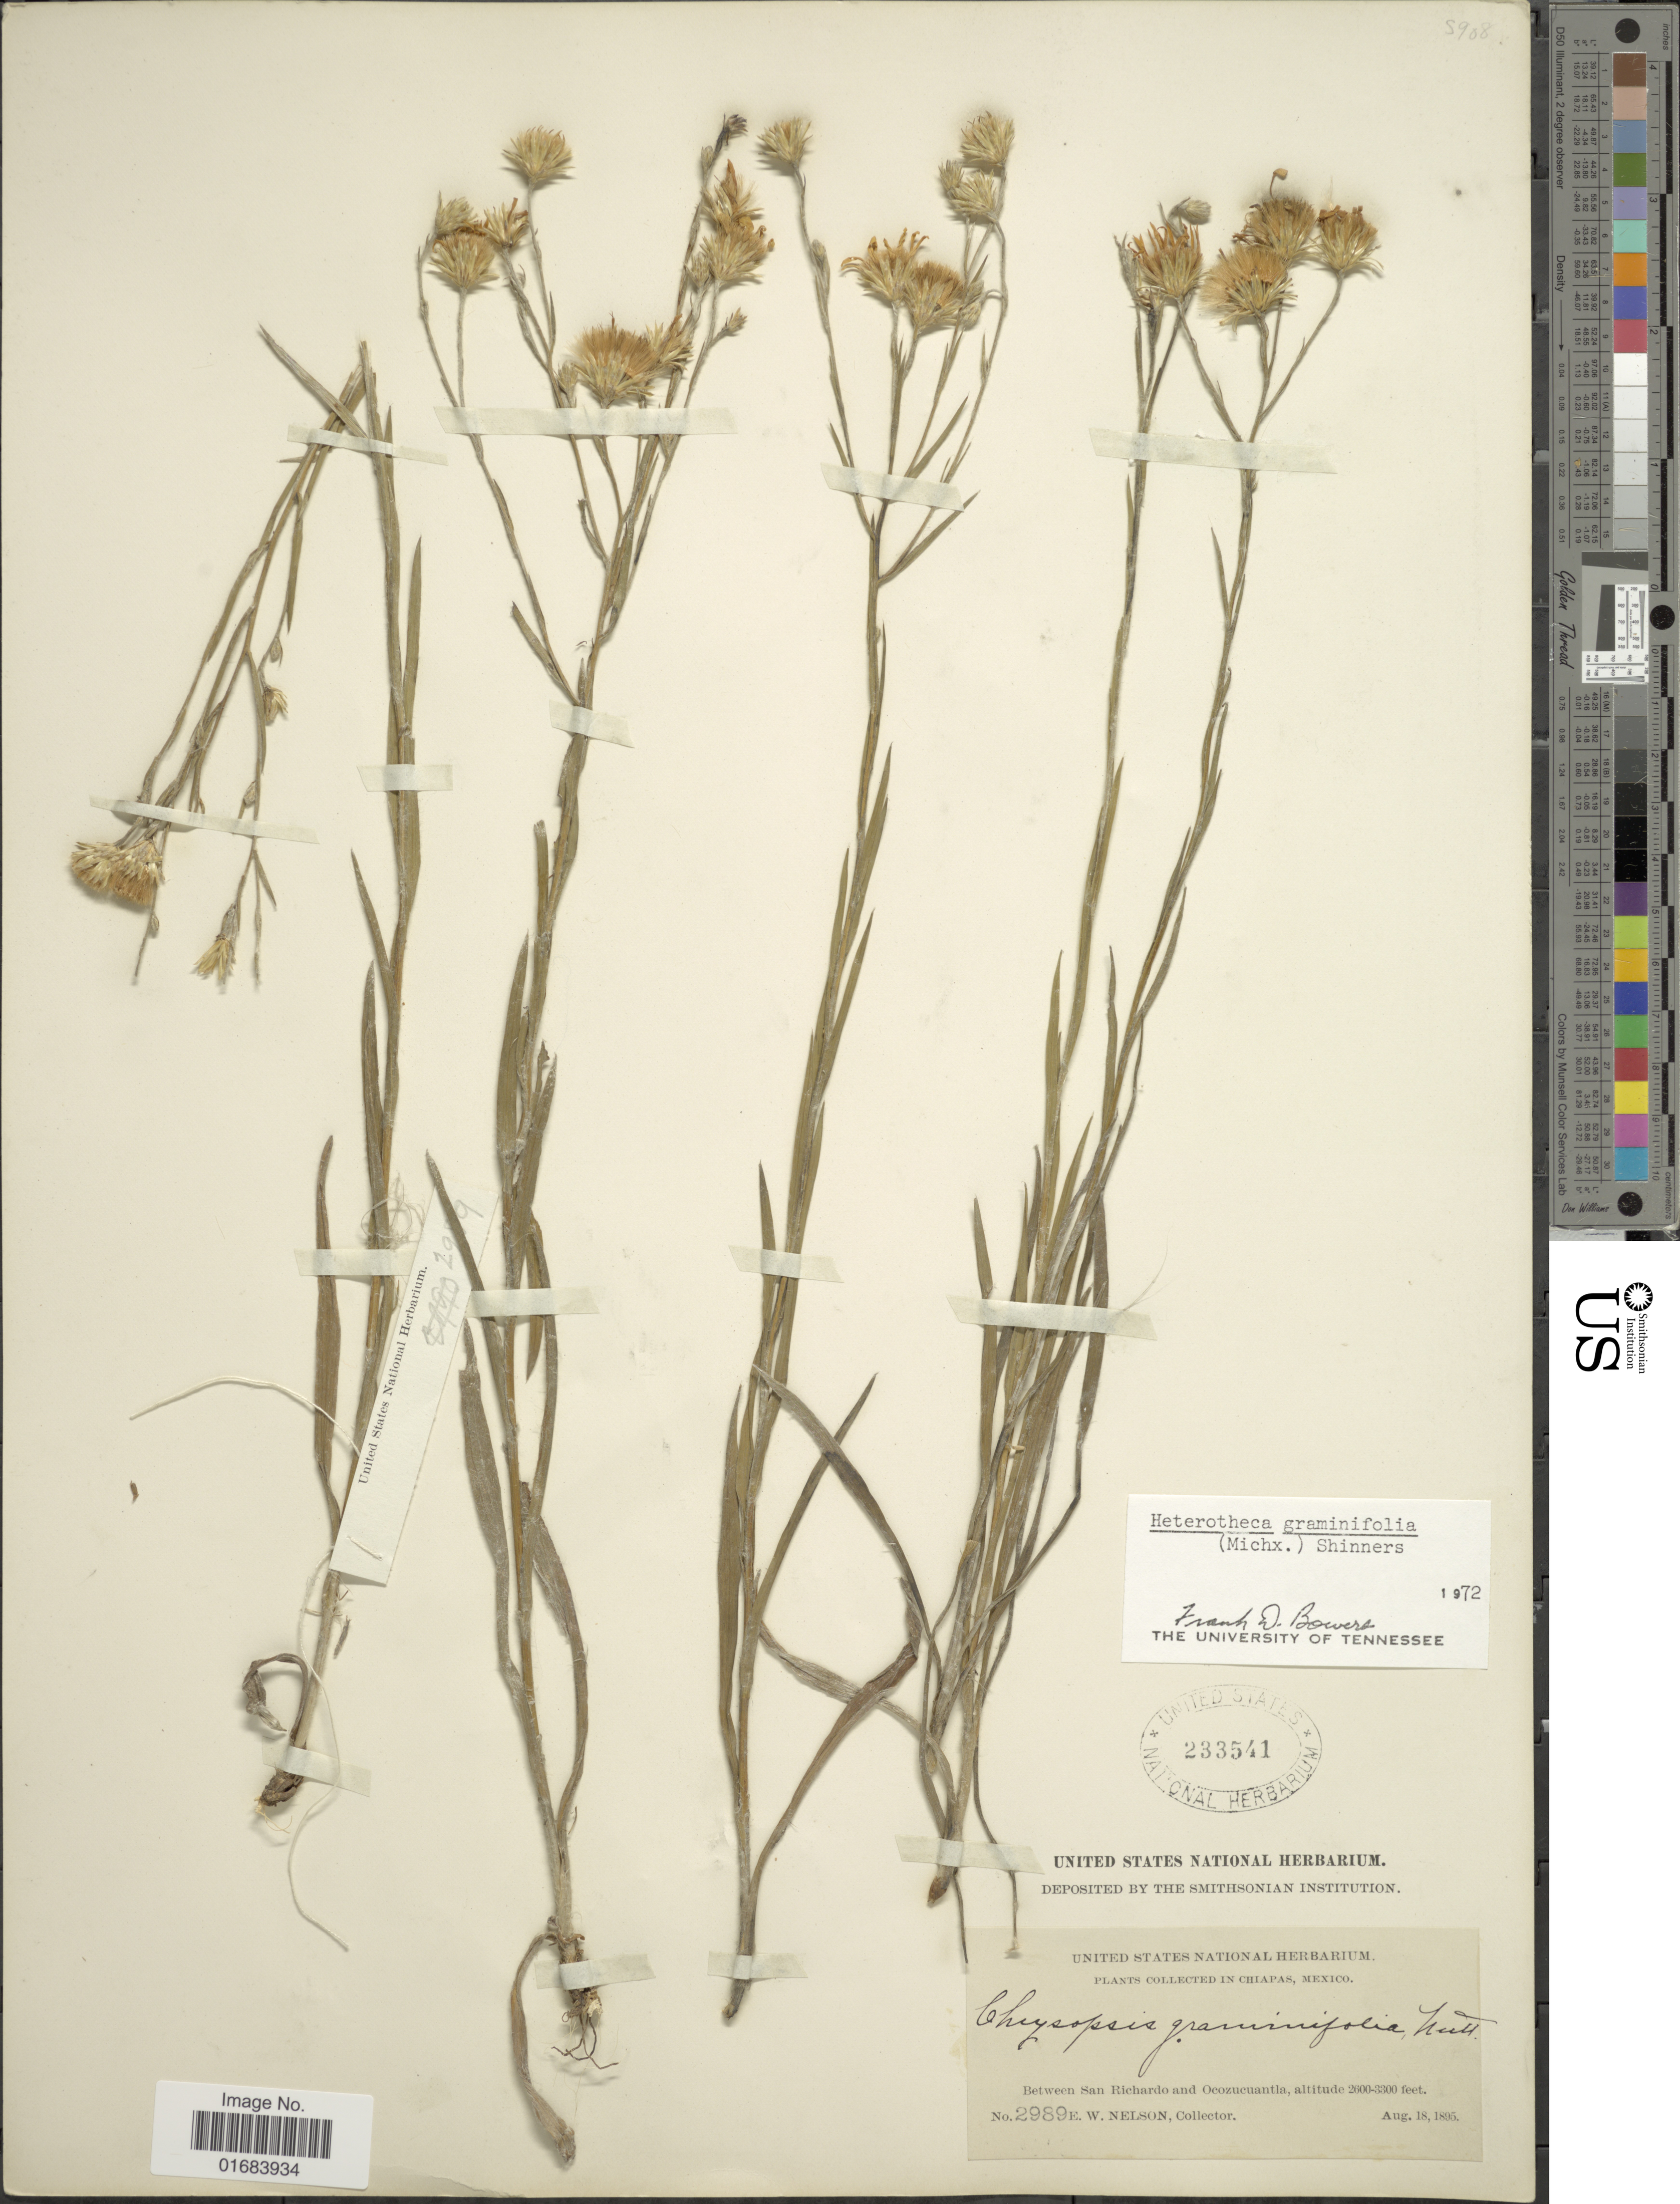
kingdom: Plantae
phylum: Tracheophyta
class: Magnoliopsida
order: Asterales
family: Asteraceae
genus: Pityopsis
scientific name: Pityopsis graminifolia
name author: (Michx.) Nutt.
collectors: E. W. Nelson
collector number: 2989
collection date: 1895-08-18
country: Mexico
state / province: Chiapas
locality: Between San Richardo and Ocozucuantla.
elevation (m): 792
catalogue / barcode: US 233541